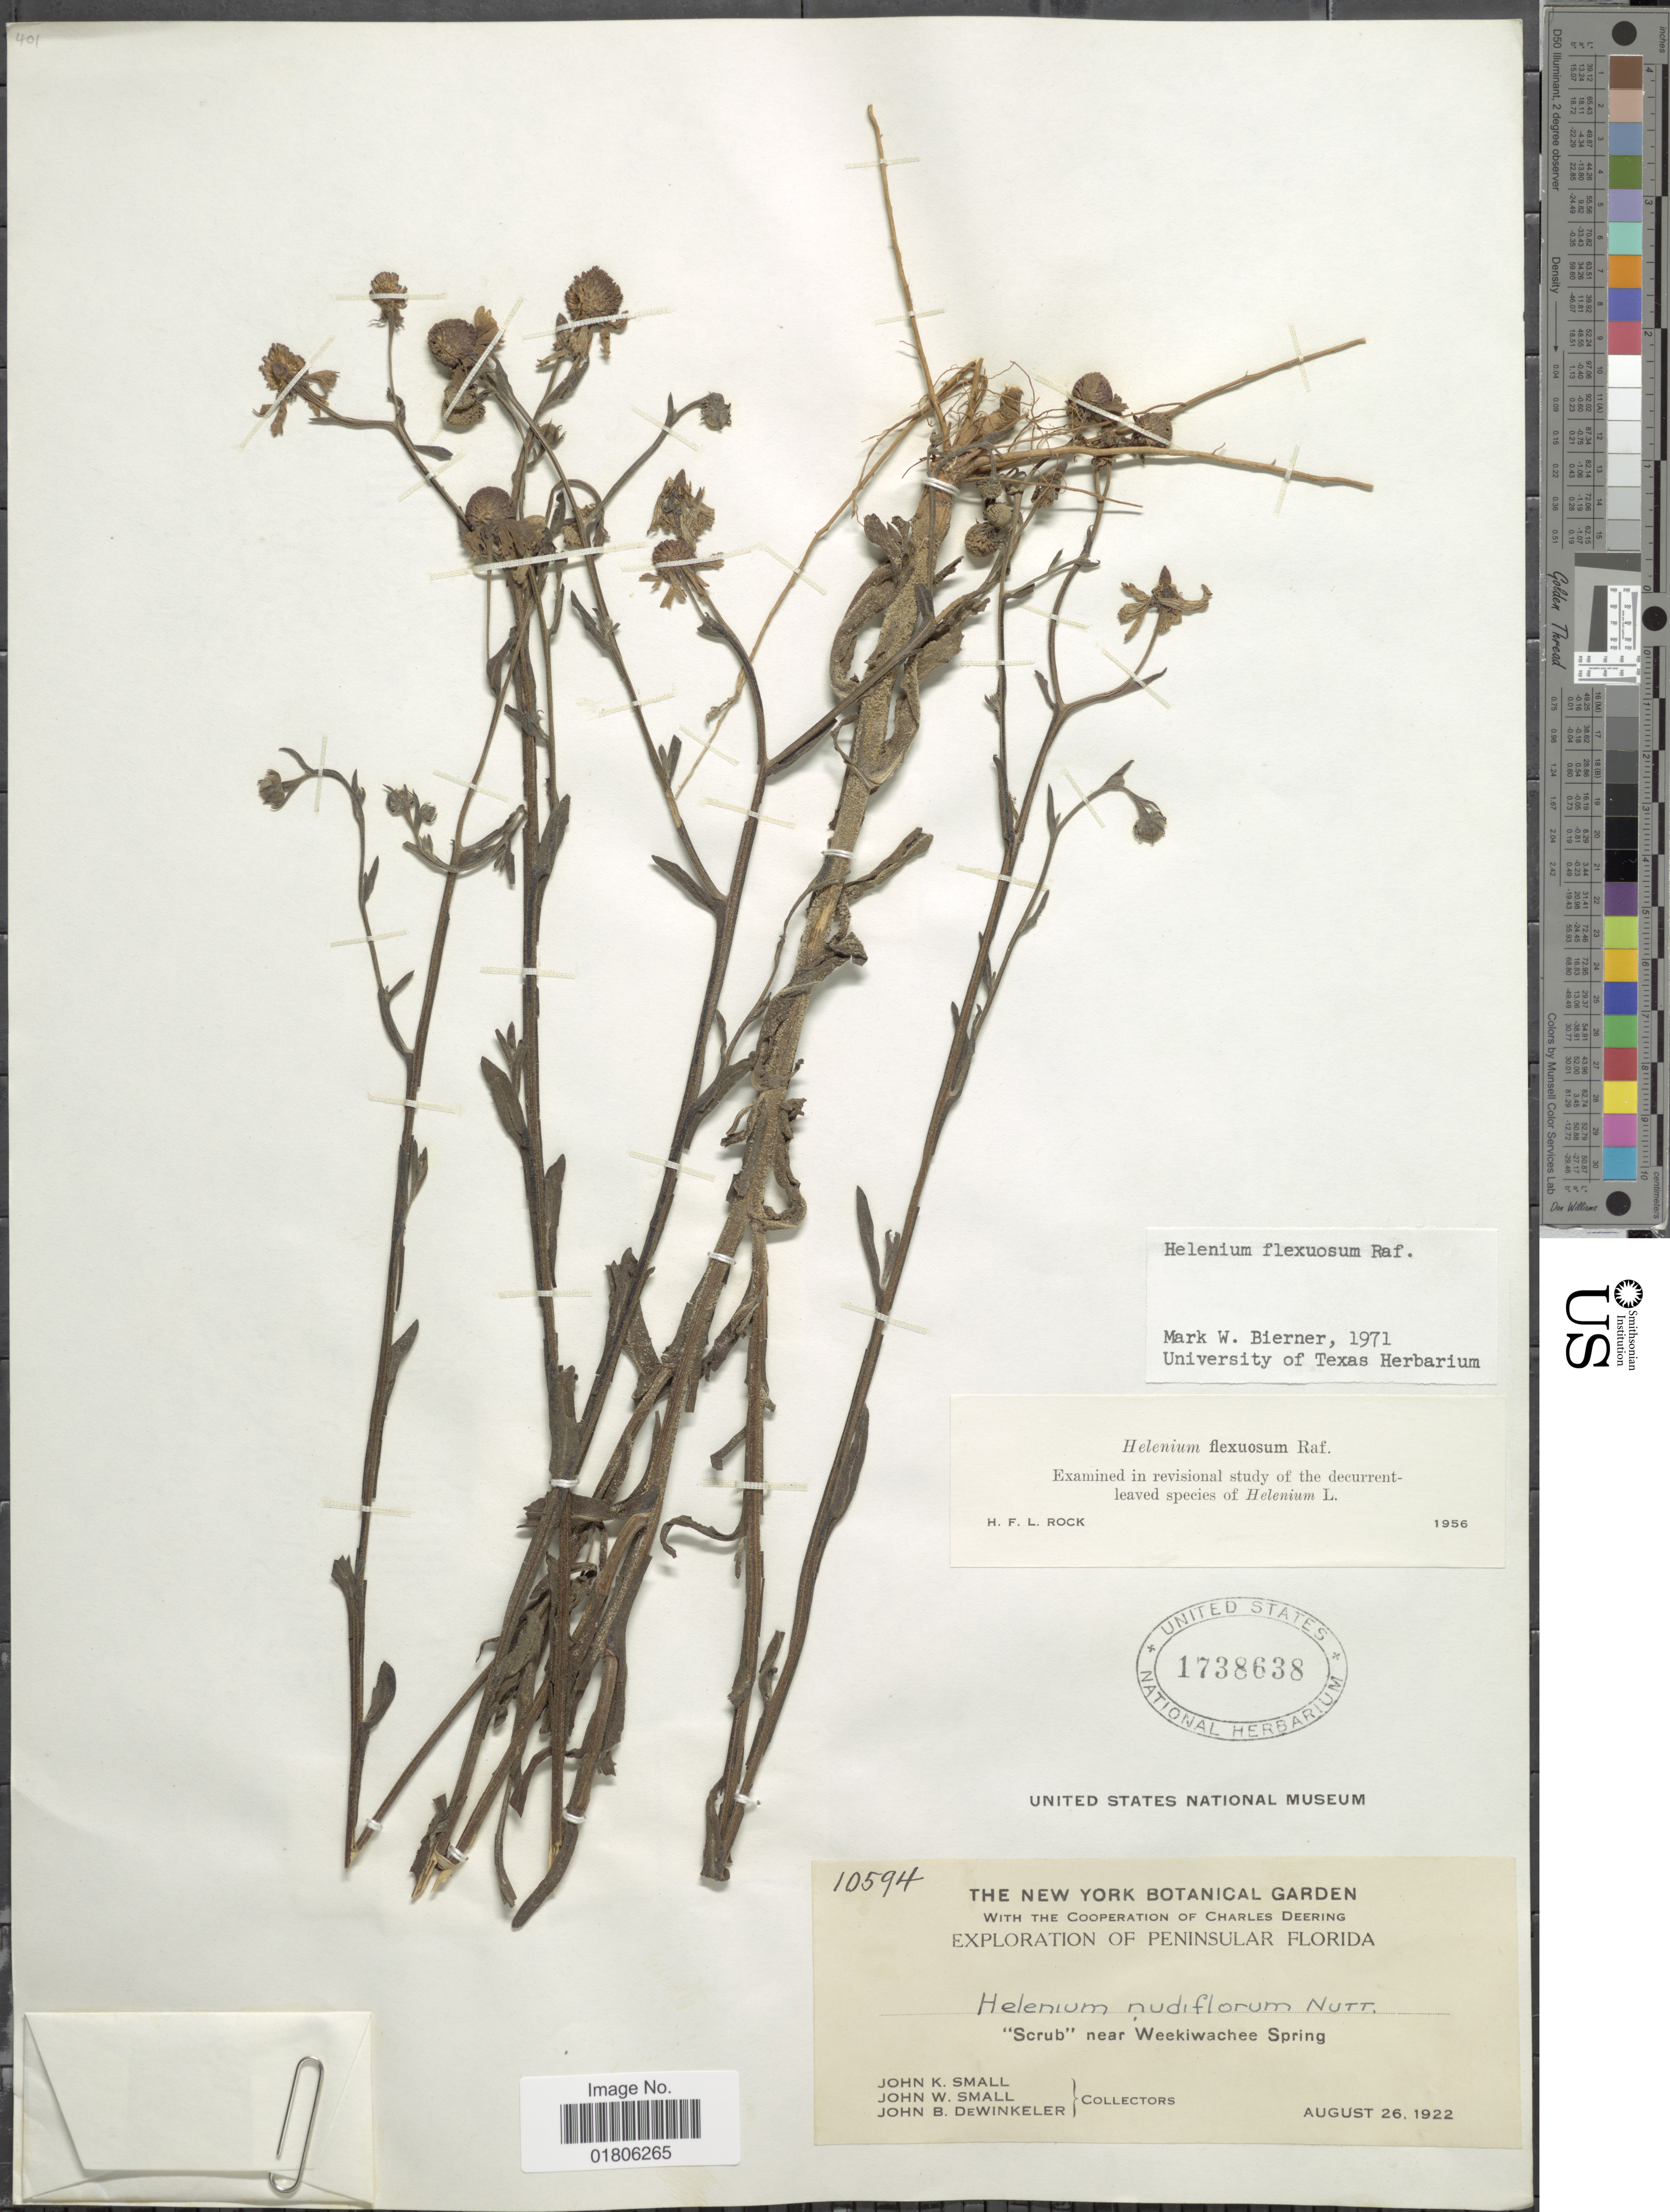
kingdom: Plantae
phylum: Tracheophyta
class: Magnoliopsida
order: Asterales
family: Asteraceae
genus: Helenium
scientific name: Helenium flexuosum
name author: Raf.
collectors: J. K. Small, J. Small & J. B. Dewinkeler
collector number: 10594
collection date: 1922-08-26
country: United States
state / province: Florida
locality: Scrub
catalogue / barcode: US 1738638